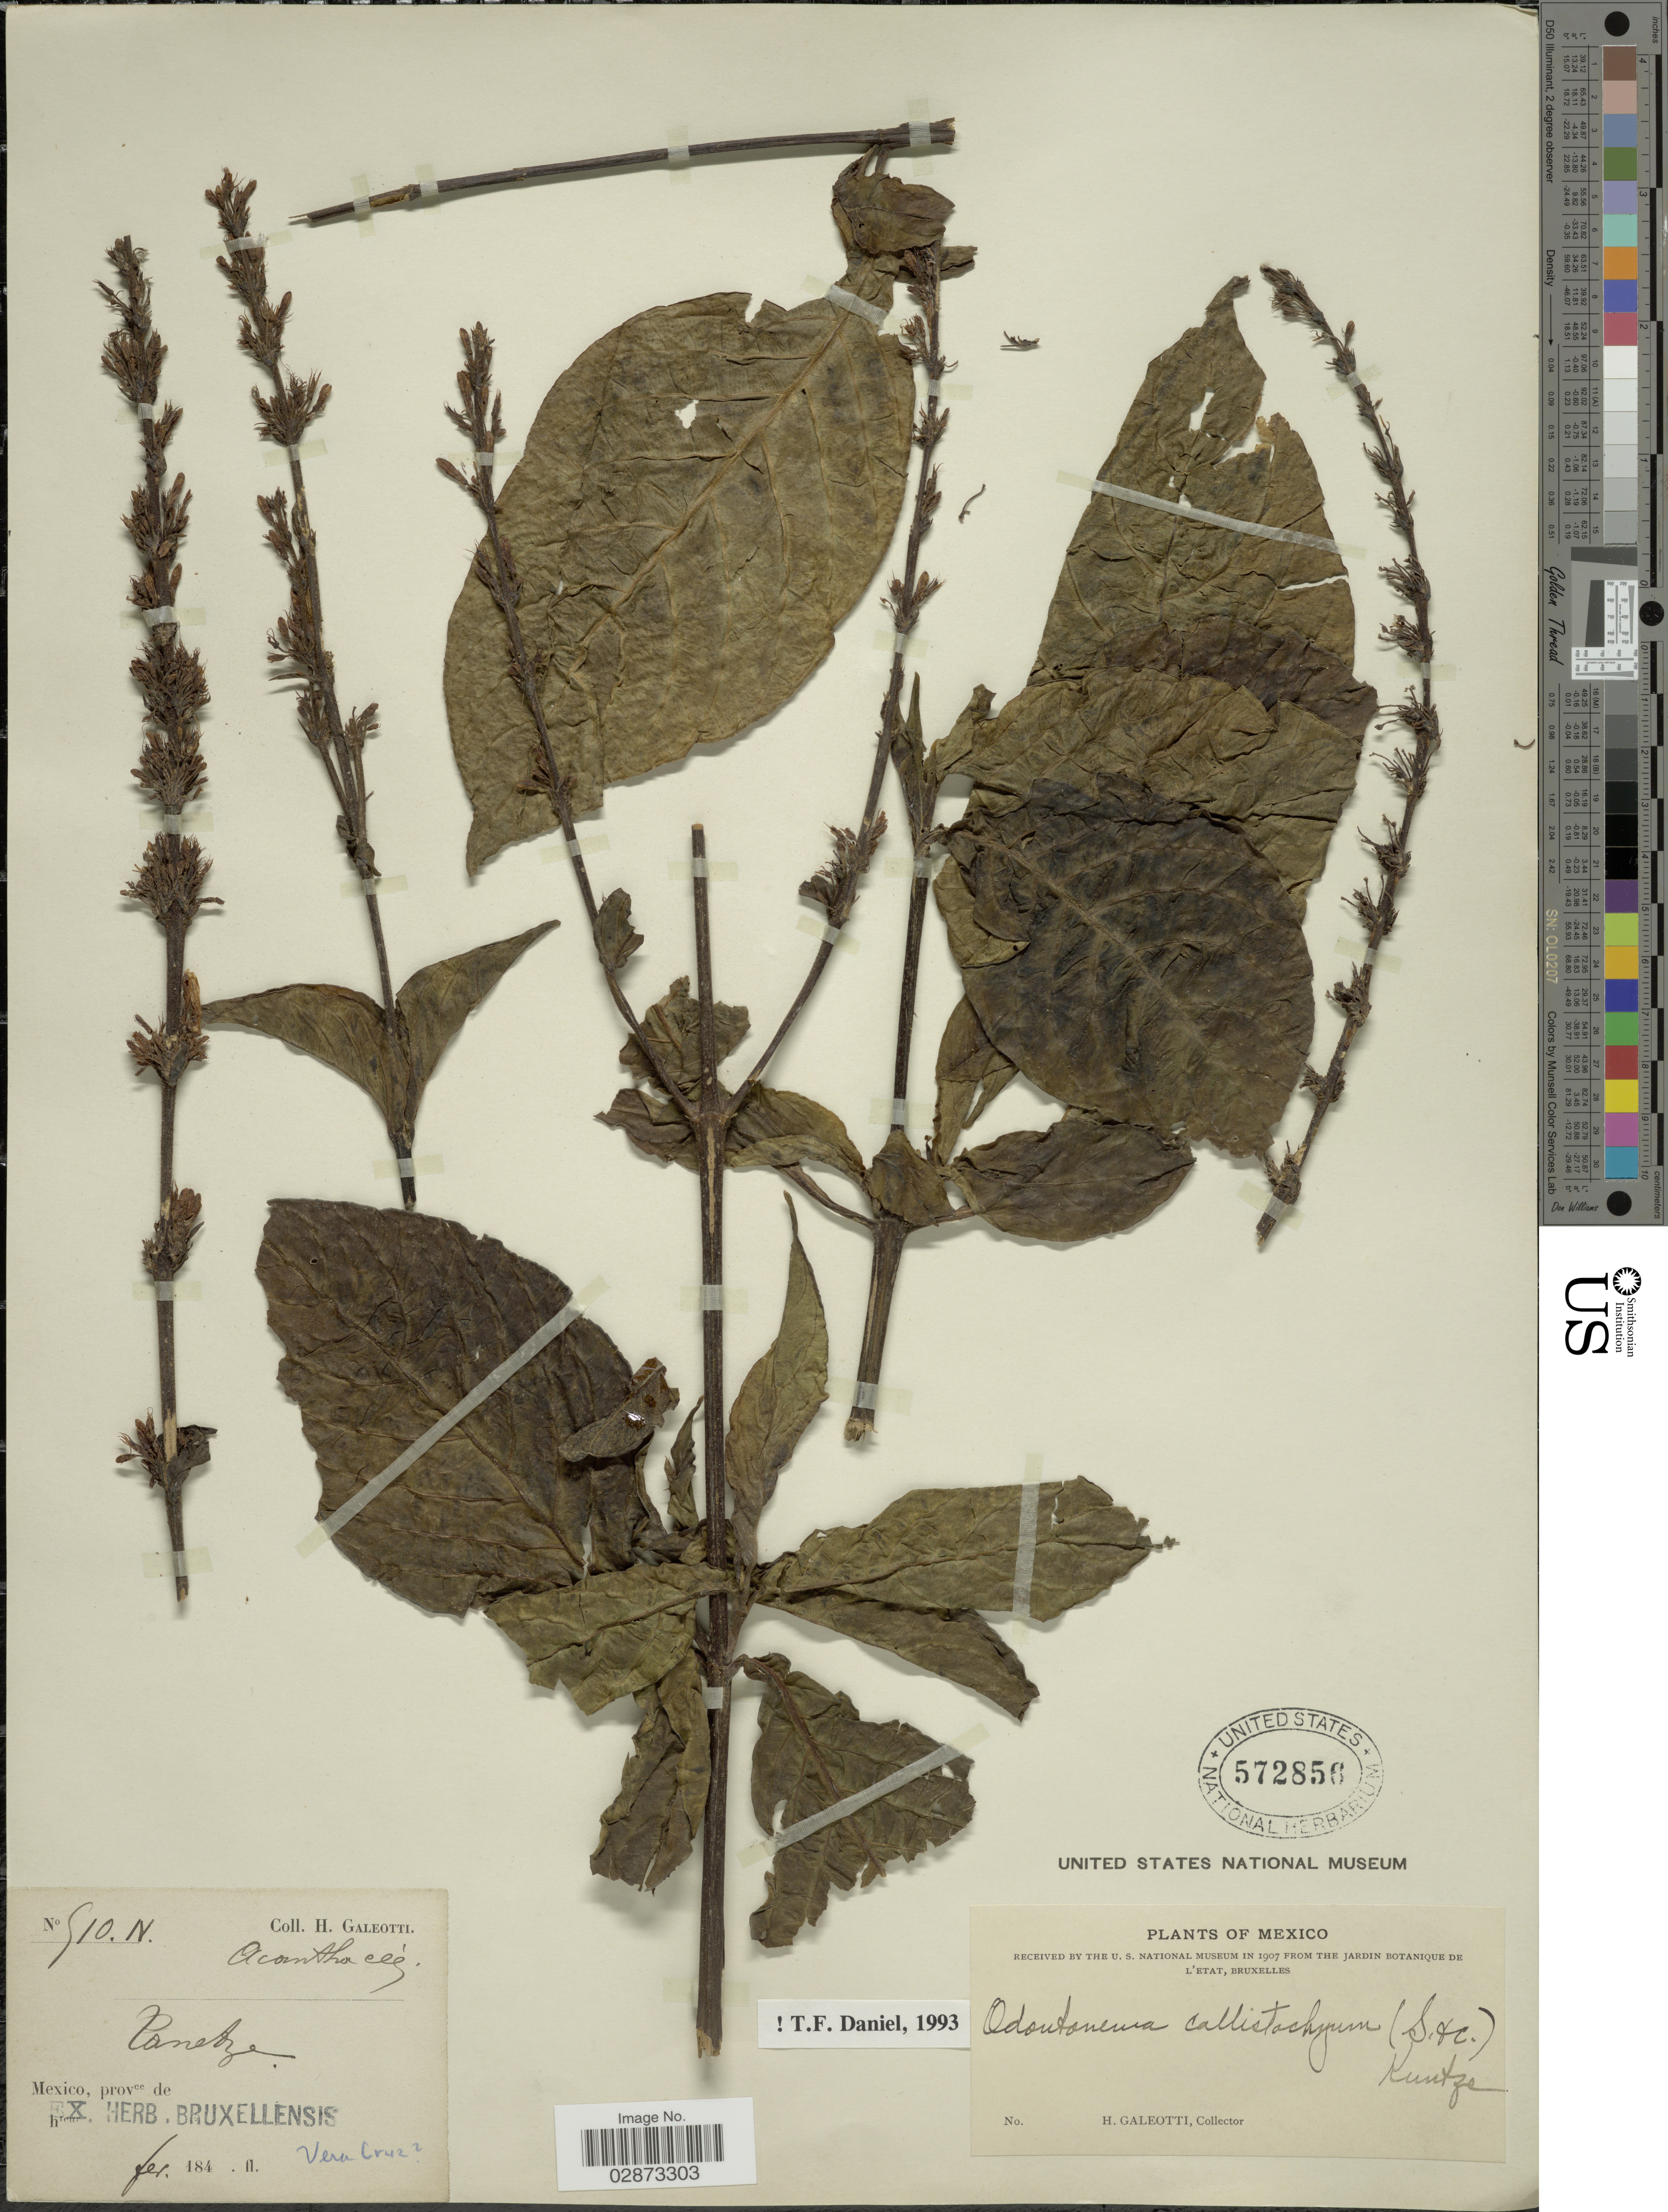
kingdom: Plantae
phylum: Tracheophyta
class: Magnoliopsida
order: Lamiales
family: Acanthaceae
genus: Odontonema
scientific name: Odontonema callistachyum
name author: (Schltdl. & Cham.) Kuntze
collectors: H. G. Galeotti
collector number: S10N*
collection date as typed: fev. 184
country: Mexico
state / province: Veracruz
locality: Vera Cruz. Tanetze.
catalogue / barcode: US 572856